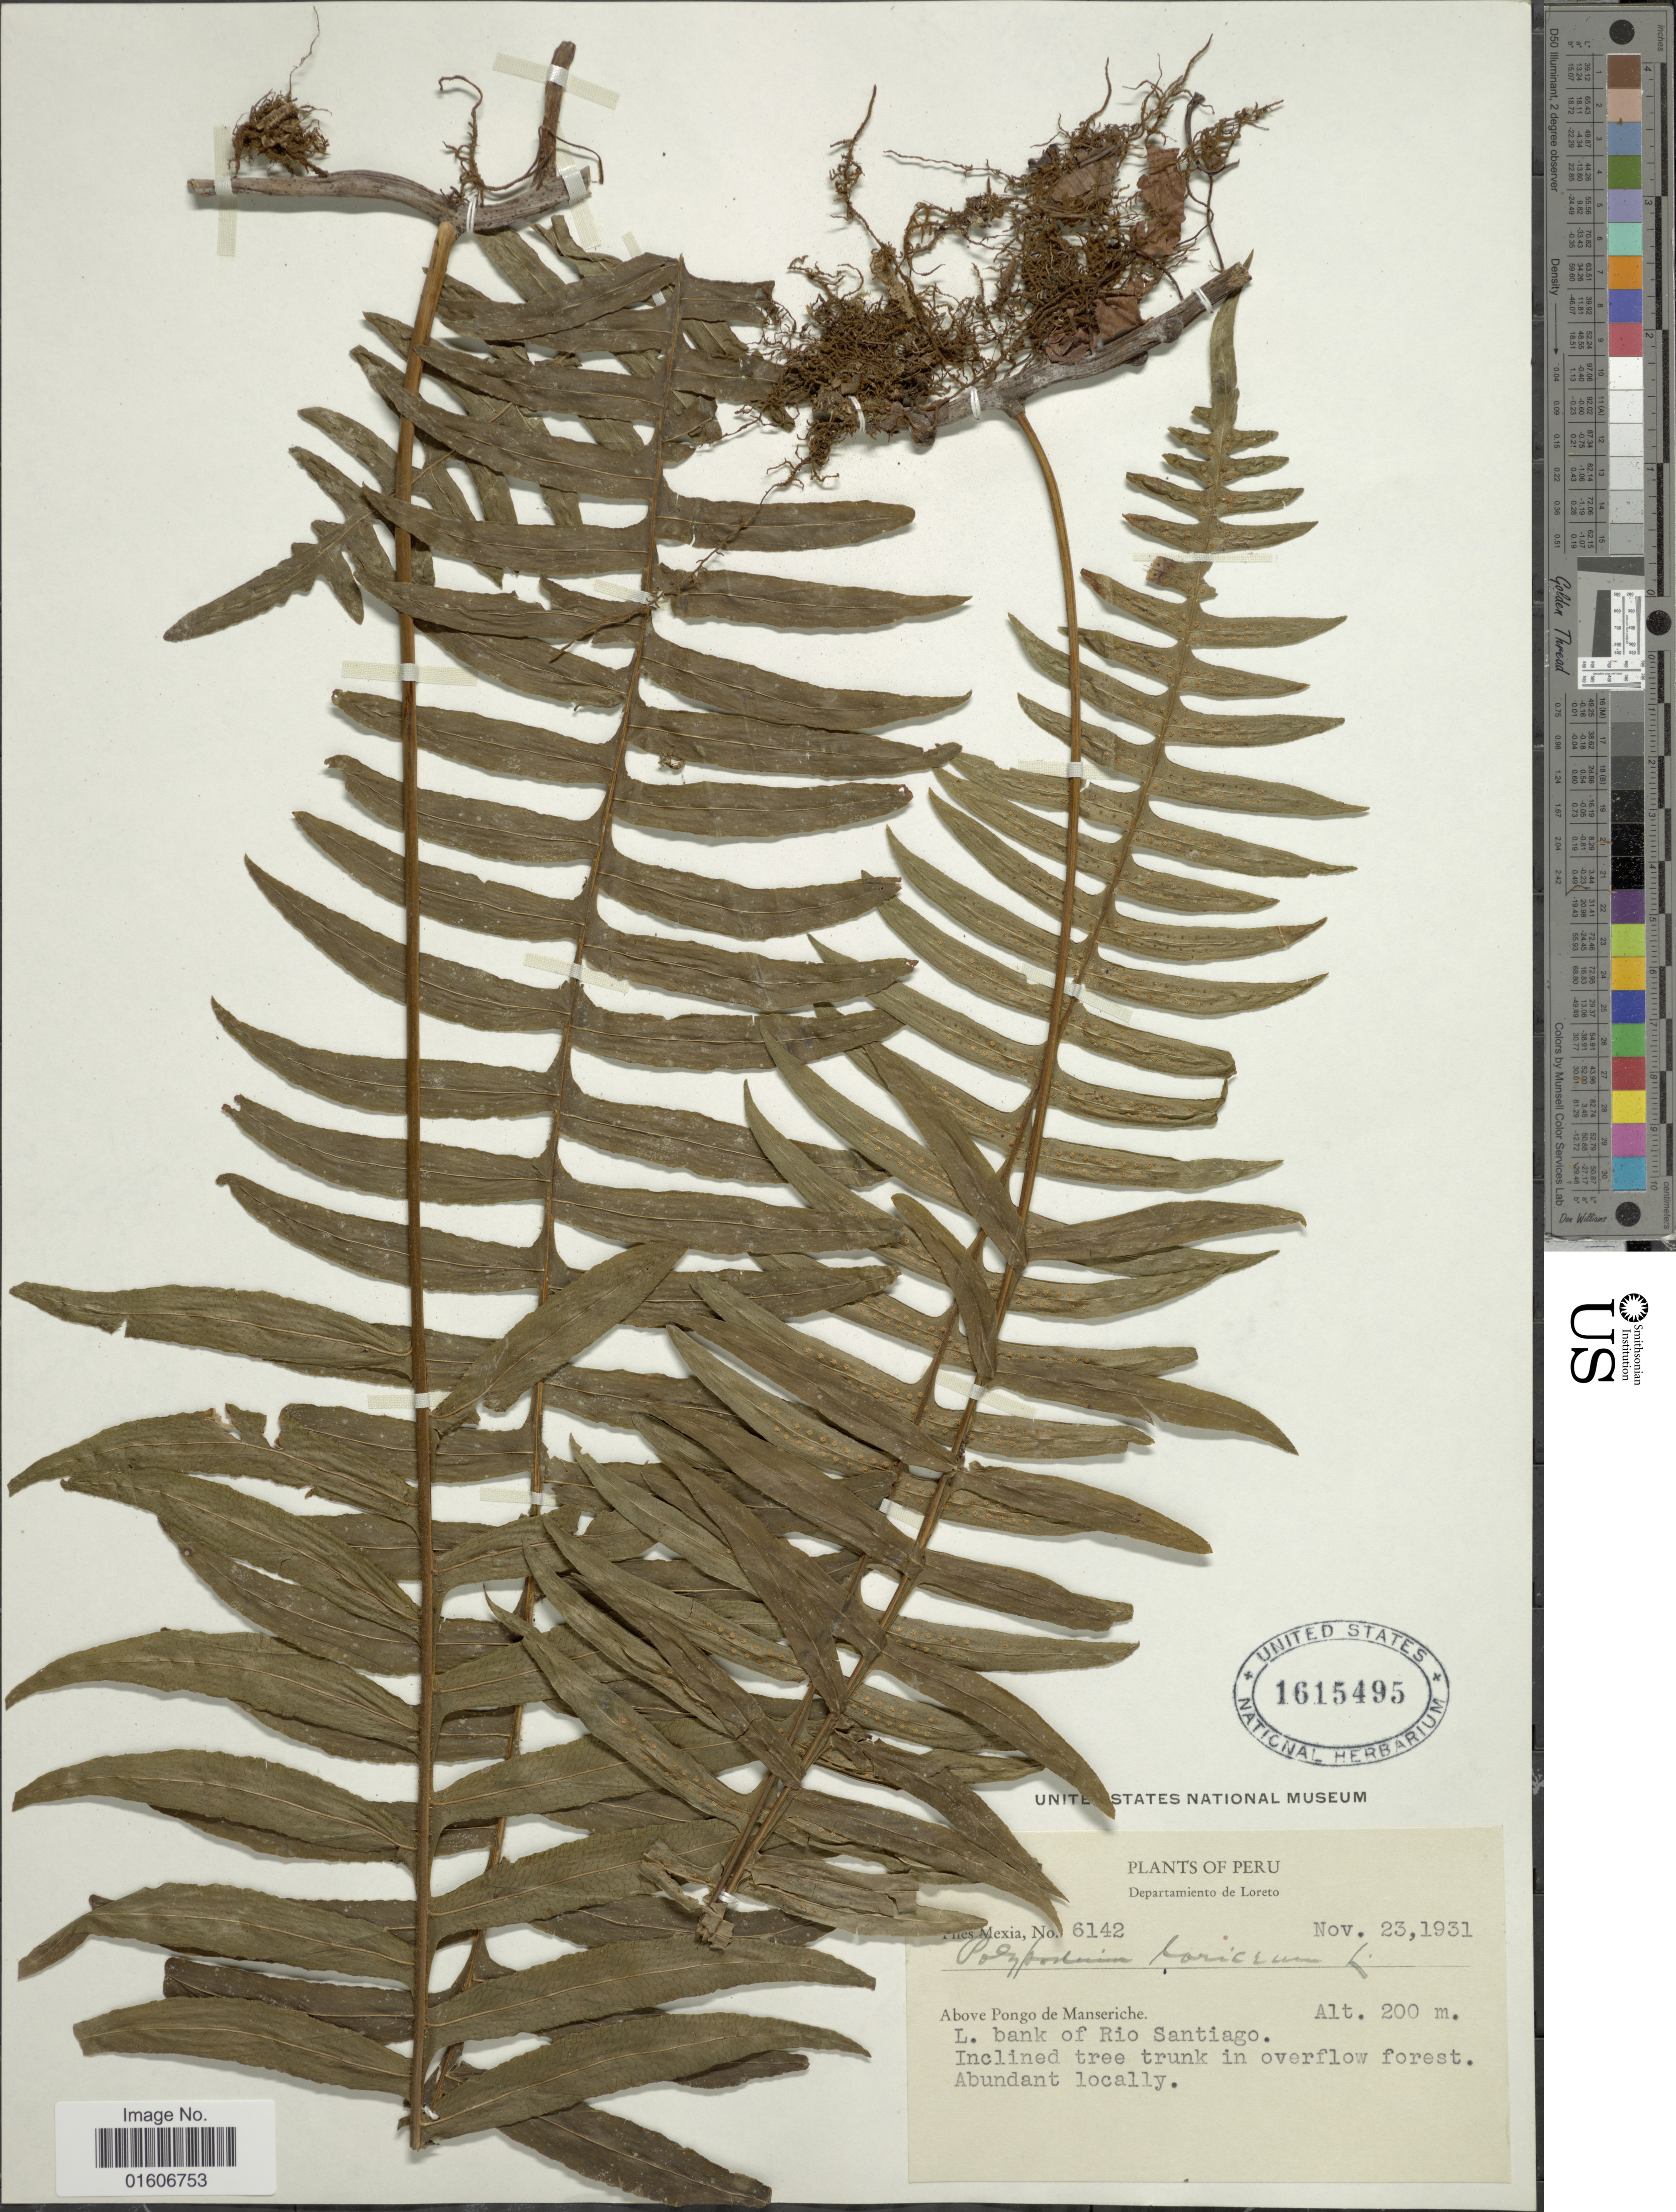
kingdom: Plantae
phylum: Tracheophyta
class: Polypodiopsida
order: Polypodiales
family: Polypodiaceae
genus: Serpocaulon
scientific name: Serpocaulon loriceum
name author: (L.) A.R. Sm.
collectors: Y. Mexia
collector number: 6142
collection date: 1931-11-23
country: Peru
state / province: Loreto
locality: Departamento de Loreto, Above Pongo de Manseriche. L. bank of Rio Santiago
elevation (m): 200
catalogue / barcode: US 1615495